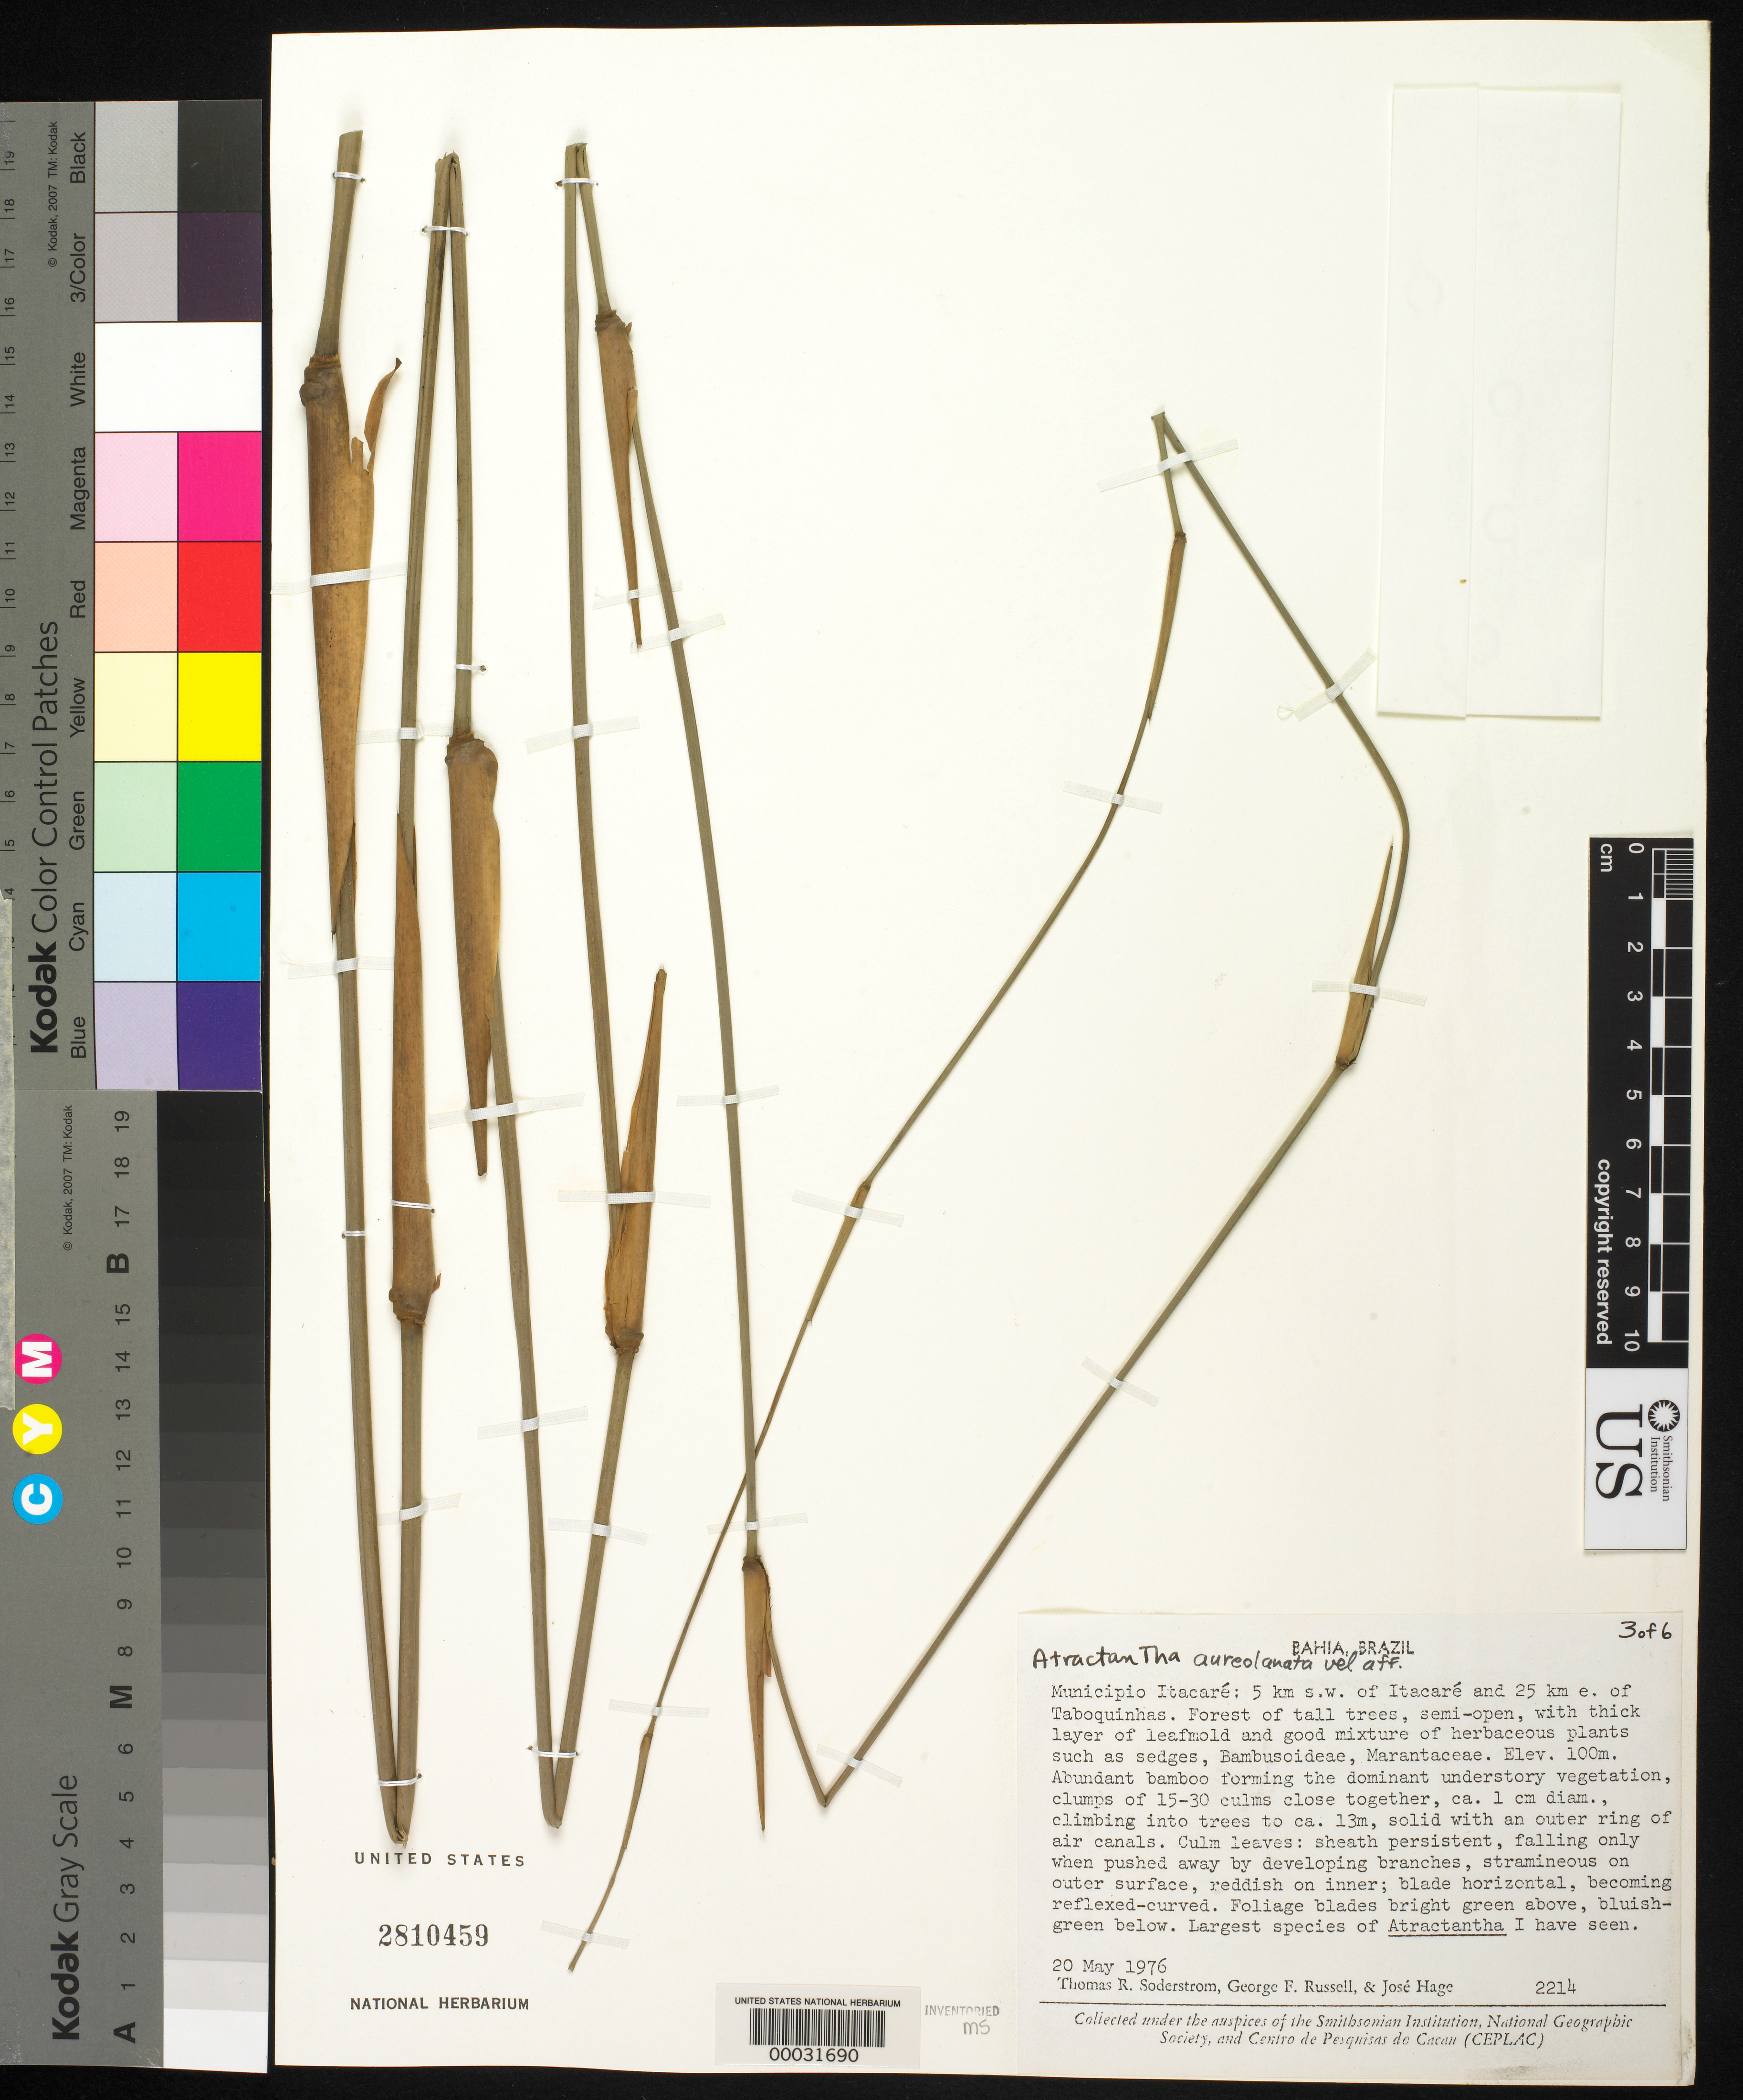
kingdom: Plantae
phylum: Tracheophyta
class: Liliopsida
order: Poales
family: Poaceae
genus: Atractantha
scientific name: Atractantha aureolanata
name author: Judz.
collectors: T. R. Soderstrom, G. Russell & J. Hage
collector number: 2214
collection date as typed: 20 May 1976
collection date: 1976-05-20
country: Brazil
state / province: Bahia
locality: Itacare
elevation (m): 100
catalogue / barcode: US 2810459